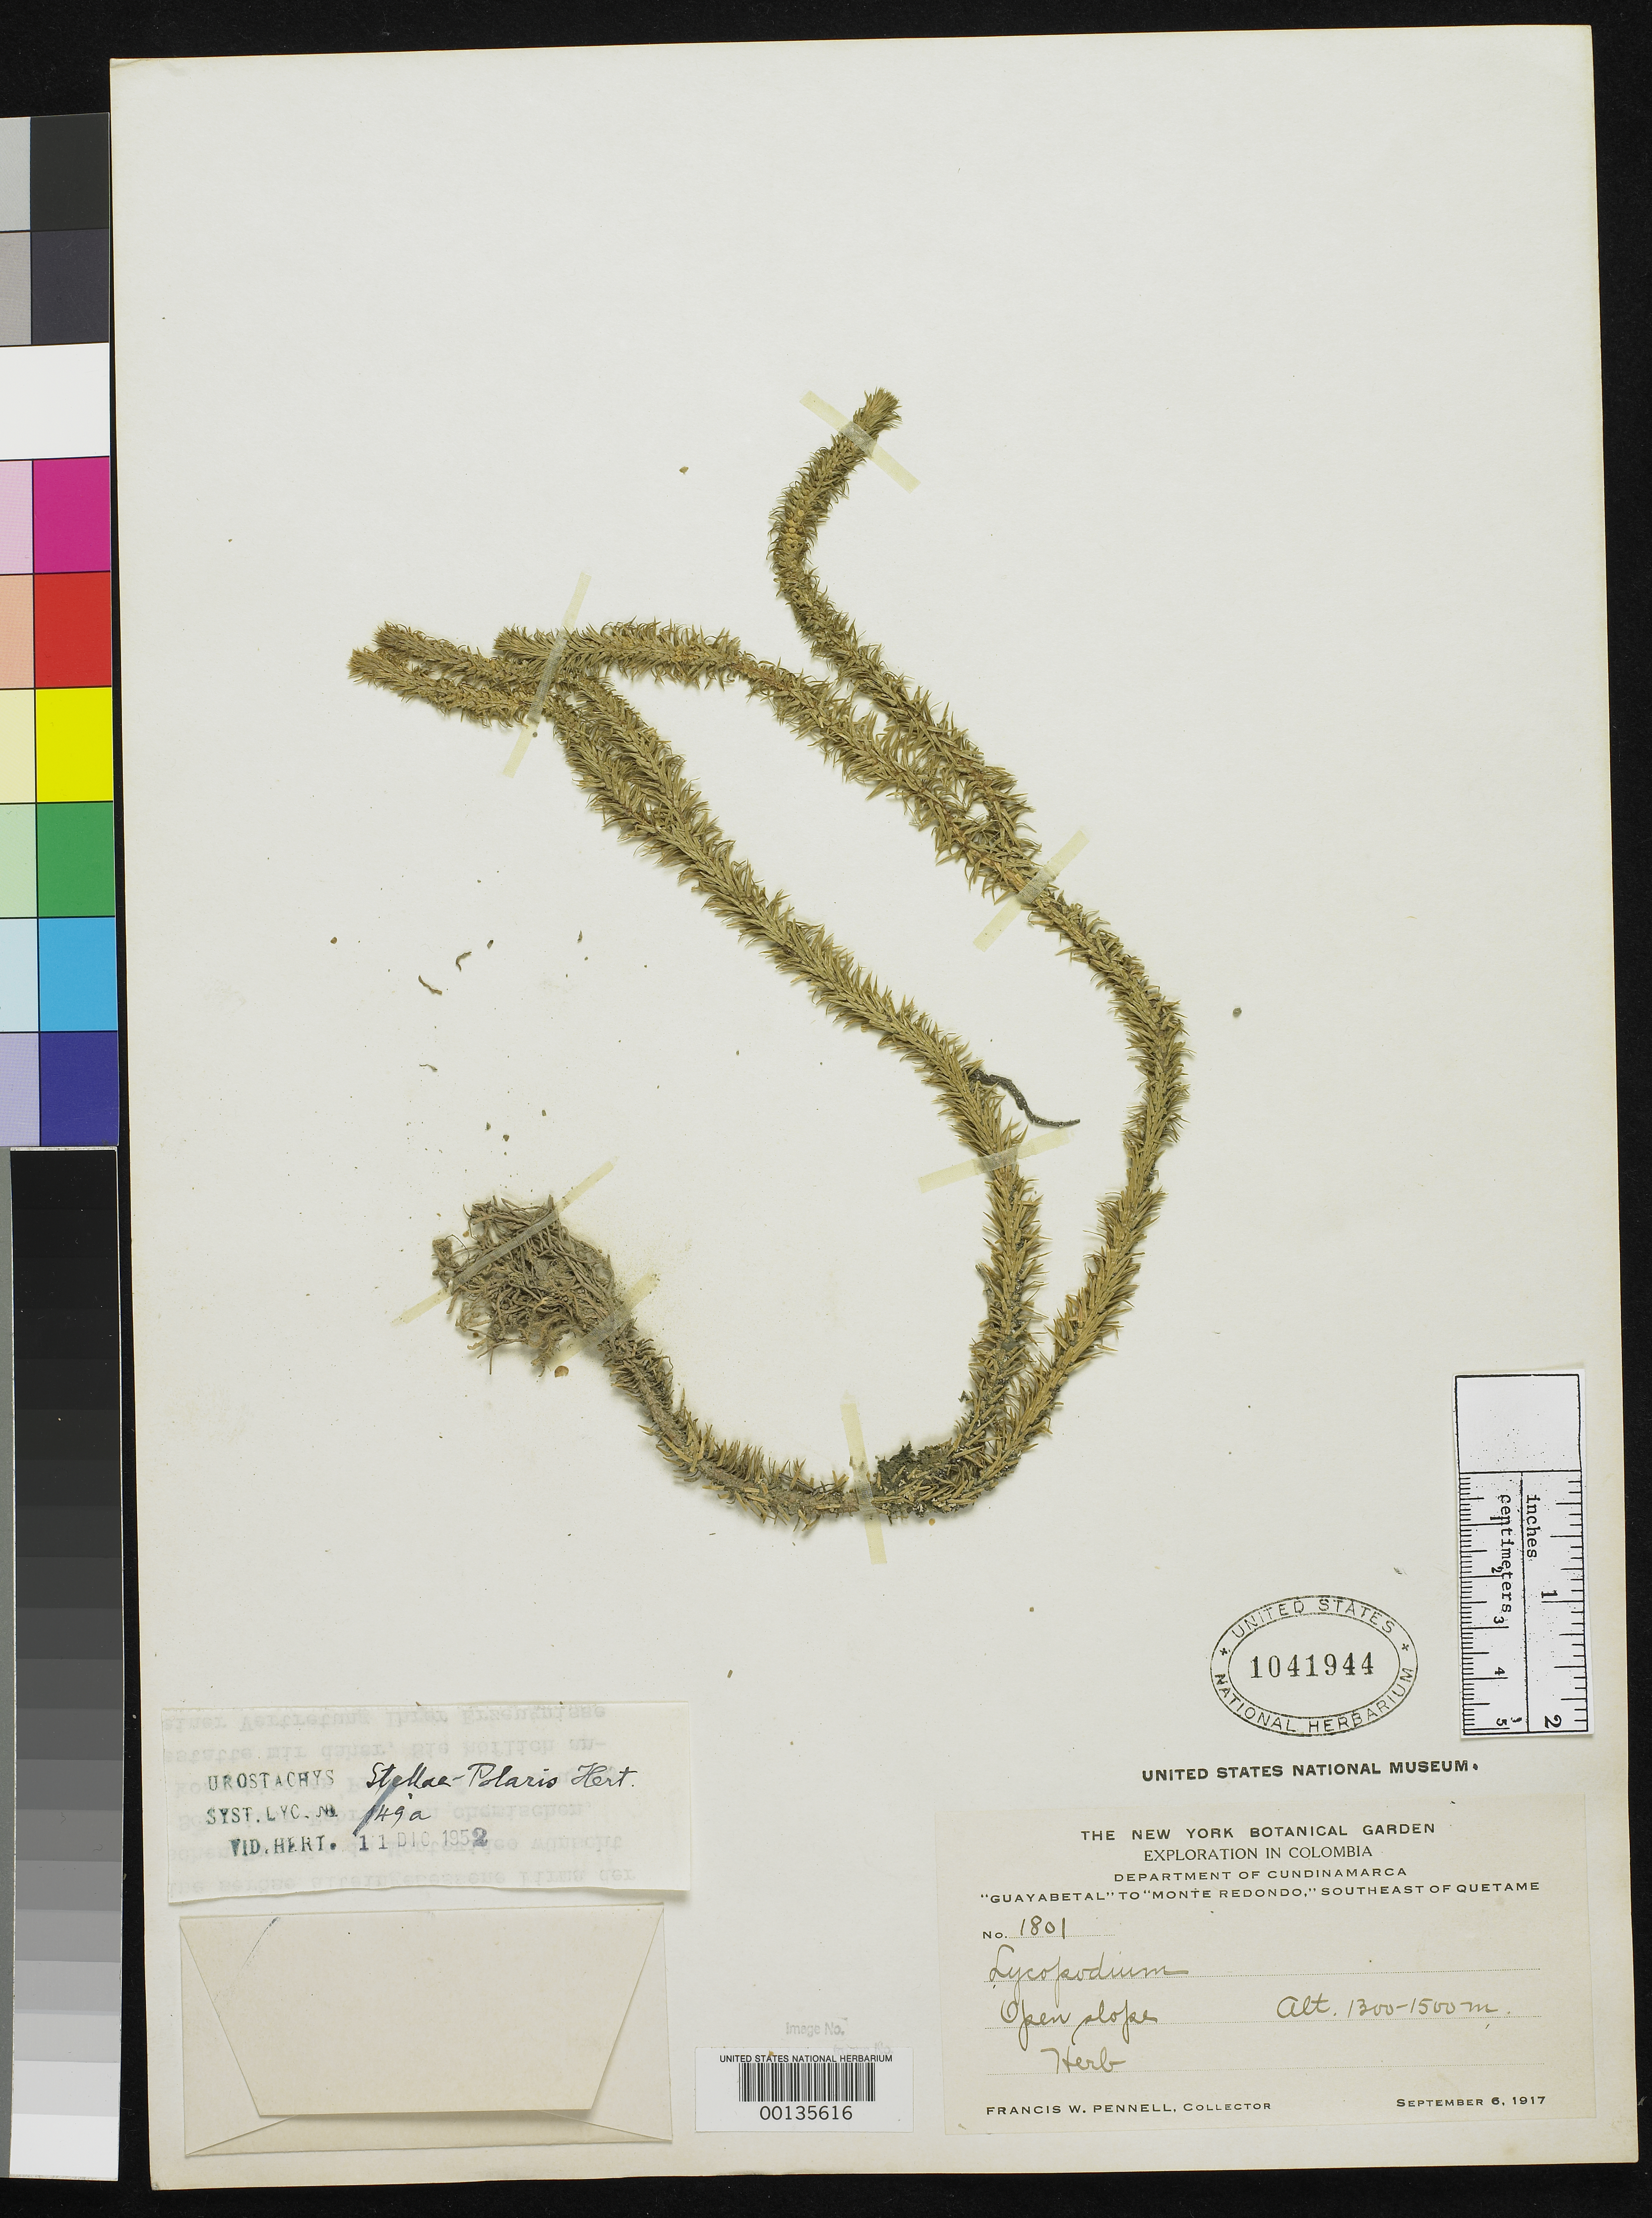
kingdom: Plantae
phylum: Tracheophyta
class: Lycopodiopsida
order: Lycopodiales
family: Lycopodiaceae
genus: Urostachys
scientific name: Urostachys stellae-polaris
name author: Herter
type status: Holotype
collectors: F. W. Pennell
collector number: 1801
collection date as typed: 06 Sep 1917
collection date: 1917-09-06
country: Colombia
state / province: Cundinamarca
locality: Guayabetal to Monte Redondo, SE of Quetame.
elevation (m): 1300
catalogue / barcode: US 1041944